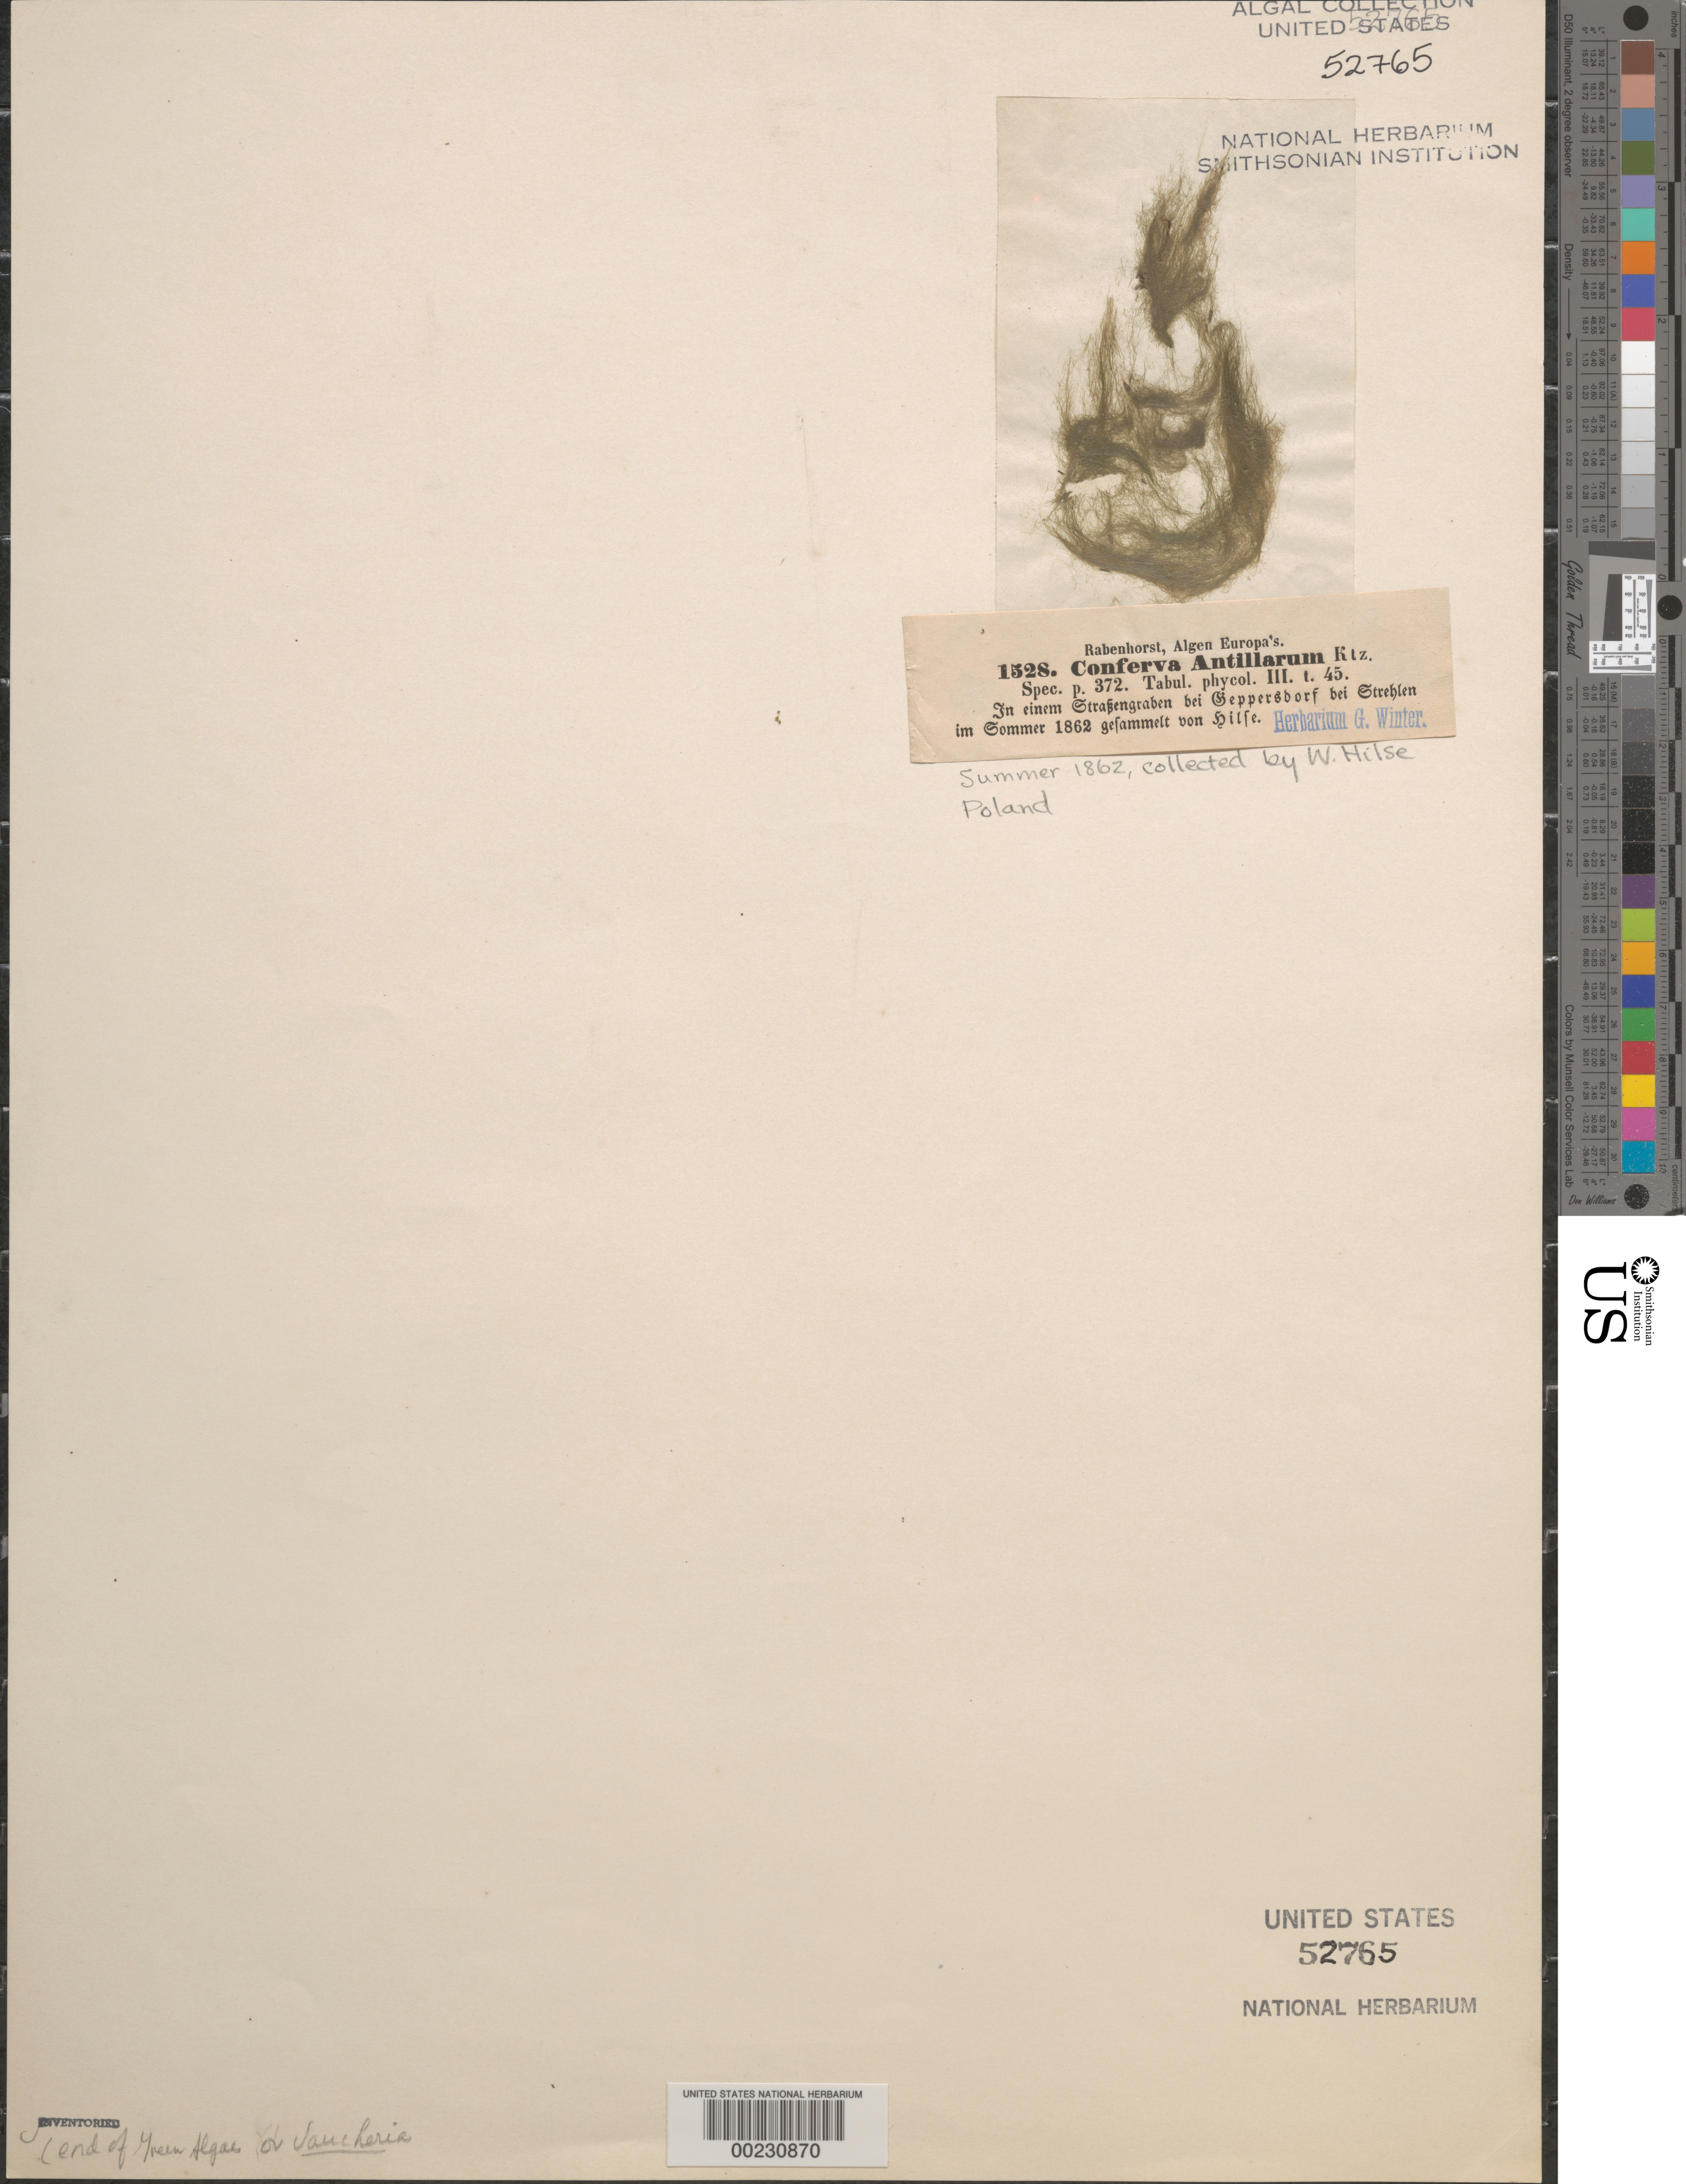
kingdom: Plantae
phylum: Chlorophyta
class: Ulvophyceae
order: Cladophorales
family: Cladophoraceae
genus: Conferva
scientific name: Conferva antillarum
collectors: W. Hilse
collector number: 1528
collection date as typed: Sum 1862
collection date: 1862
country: Poland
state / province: Dolnoslaskie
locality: Geppersdorf, near strzelin (strehlen)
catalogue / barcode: US 52765